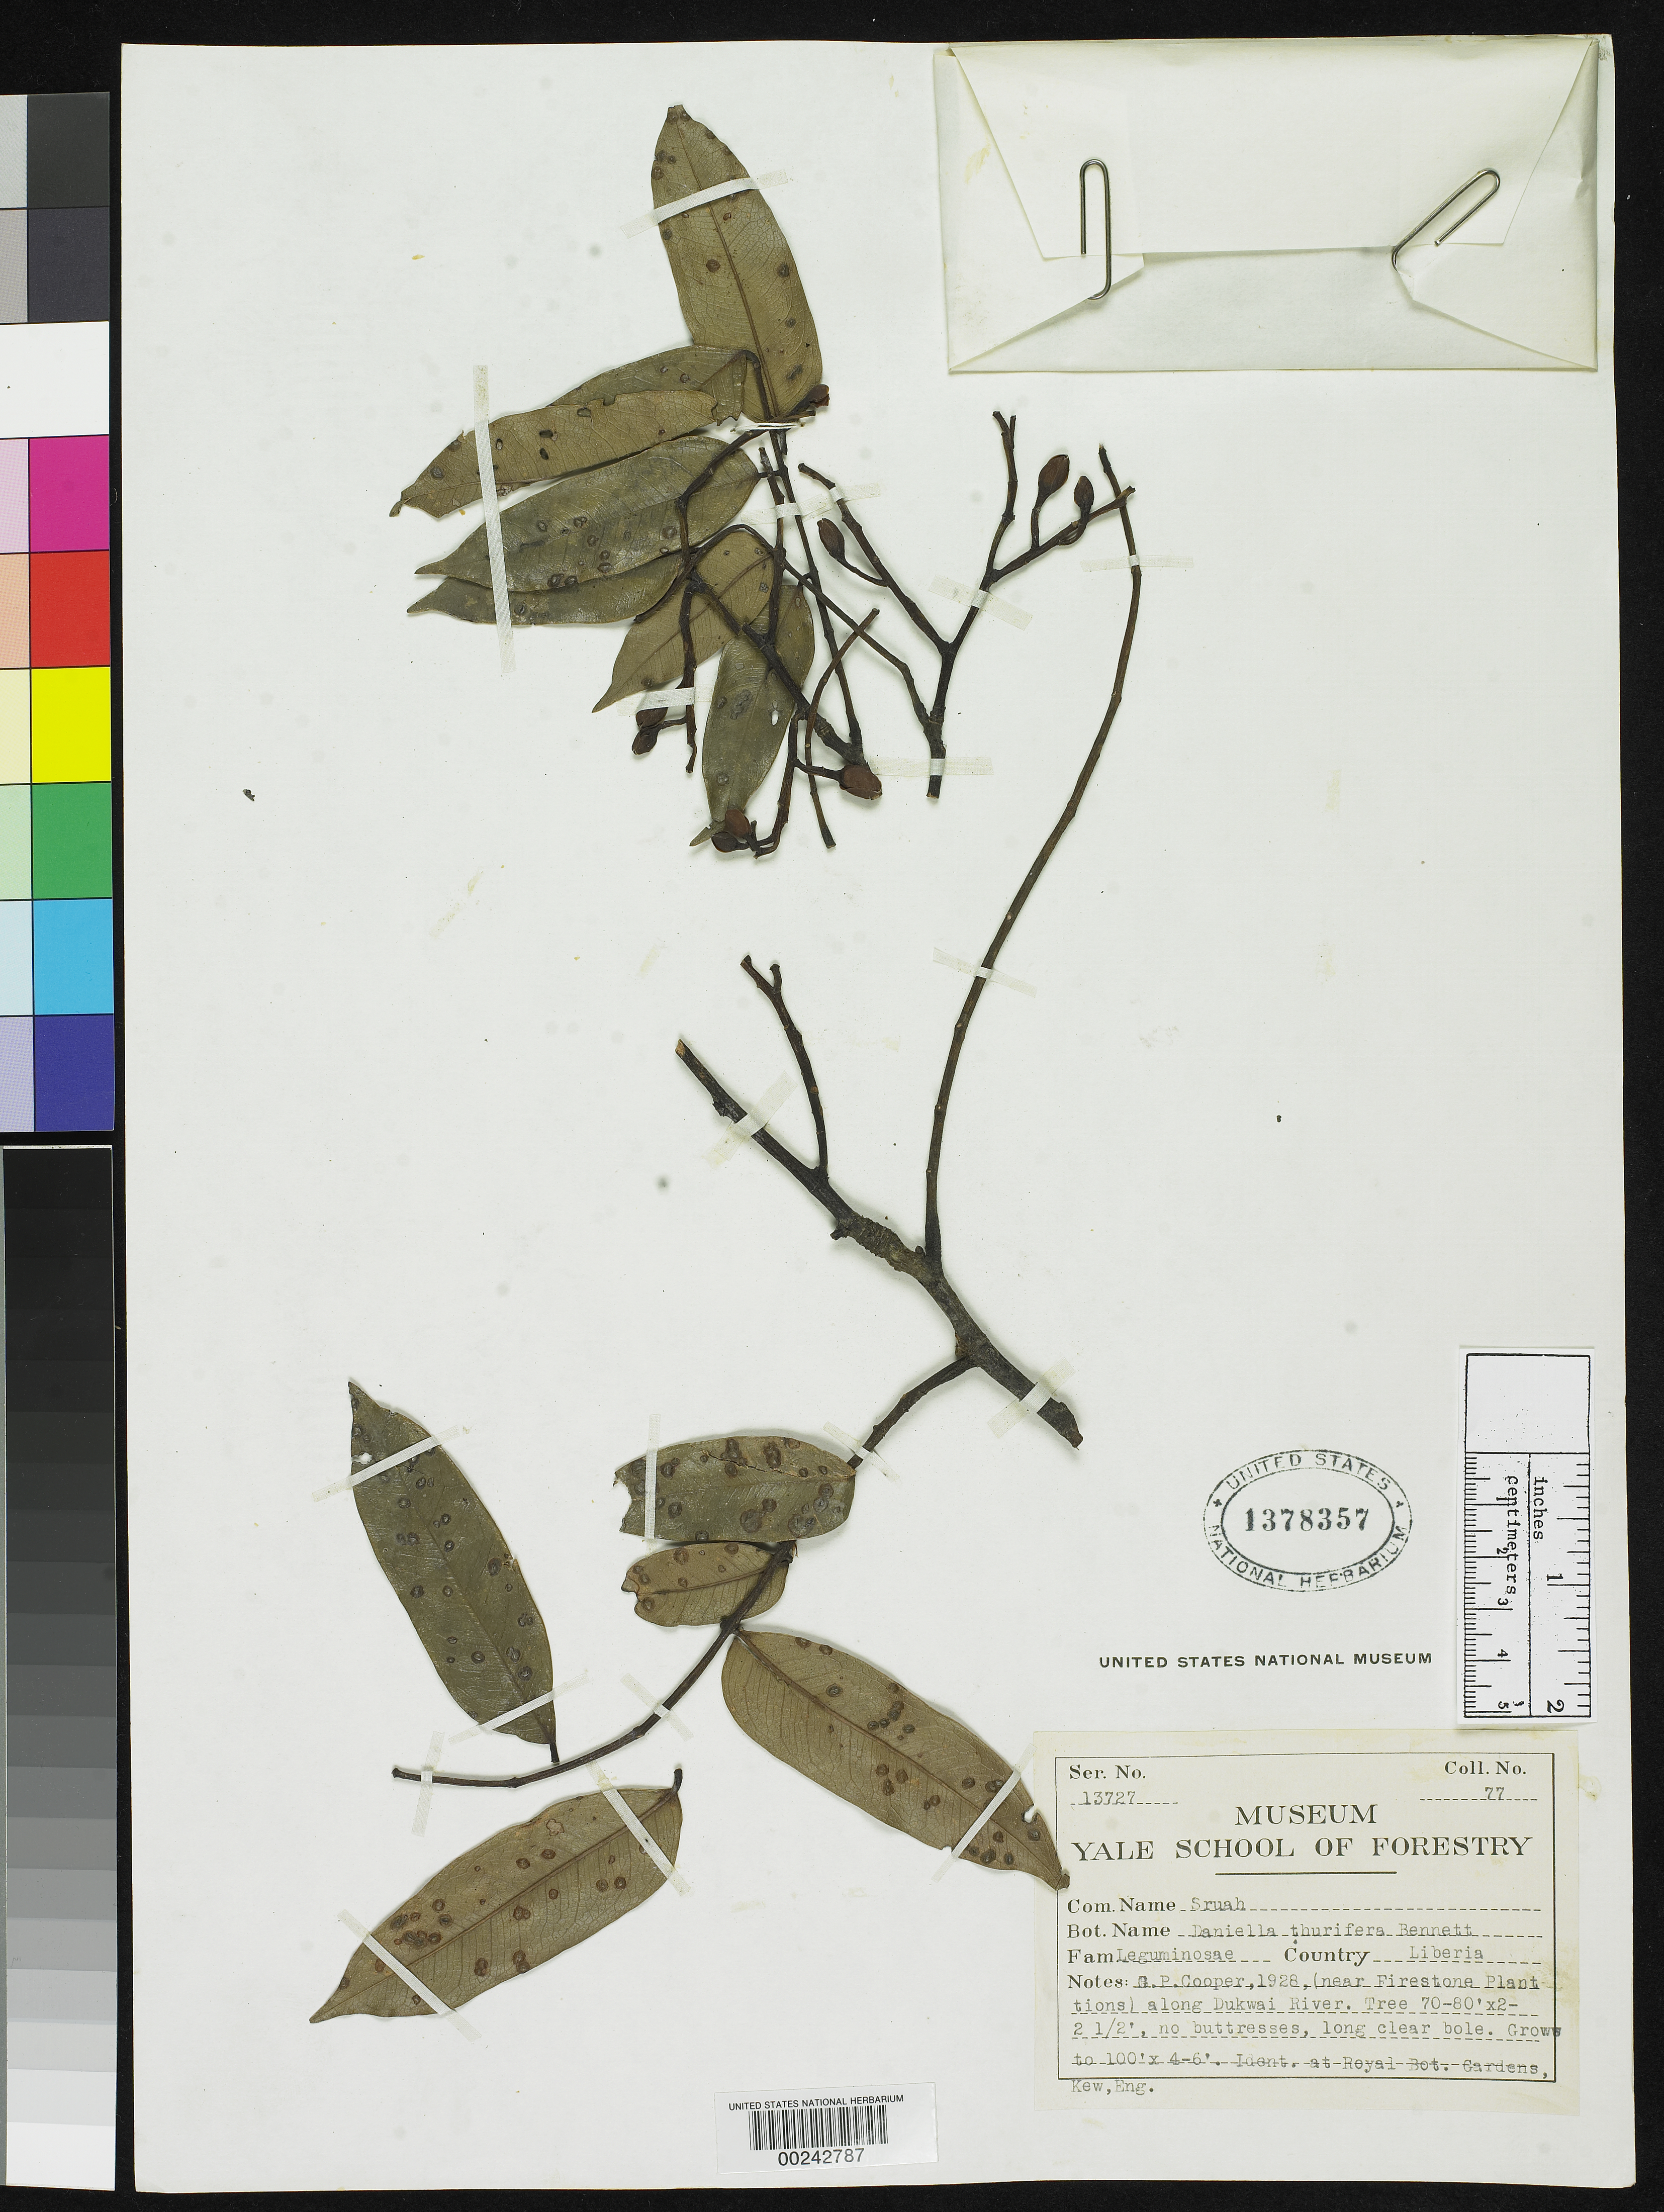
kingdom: Plantae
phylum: Tracheophyta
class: Magnoliopsida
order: Fabales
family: Fabaceae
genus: Daniellia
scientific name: Daniellia thurifera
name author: Benn.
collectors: G. Cooper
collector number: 77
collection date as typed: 1928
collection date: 1928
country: Liberia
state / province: Margibi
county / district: Firestone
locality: Near Firestone Plantations, along Dukwai River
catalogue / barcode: US 1378357